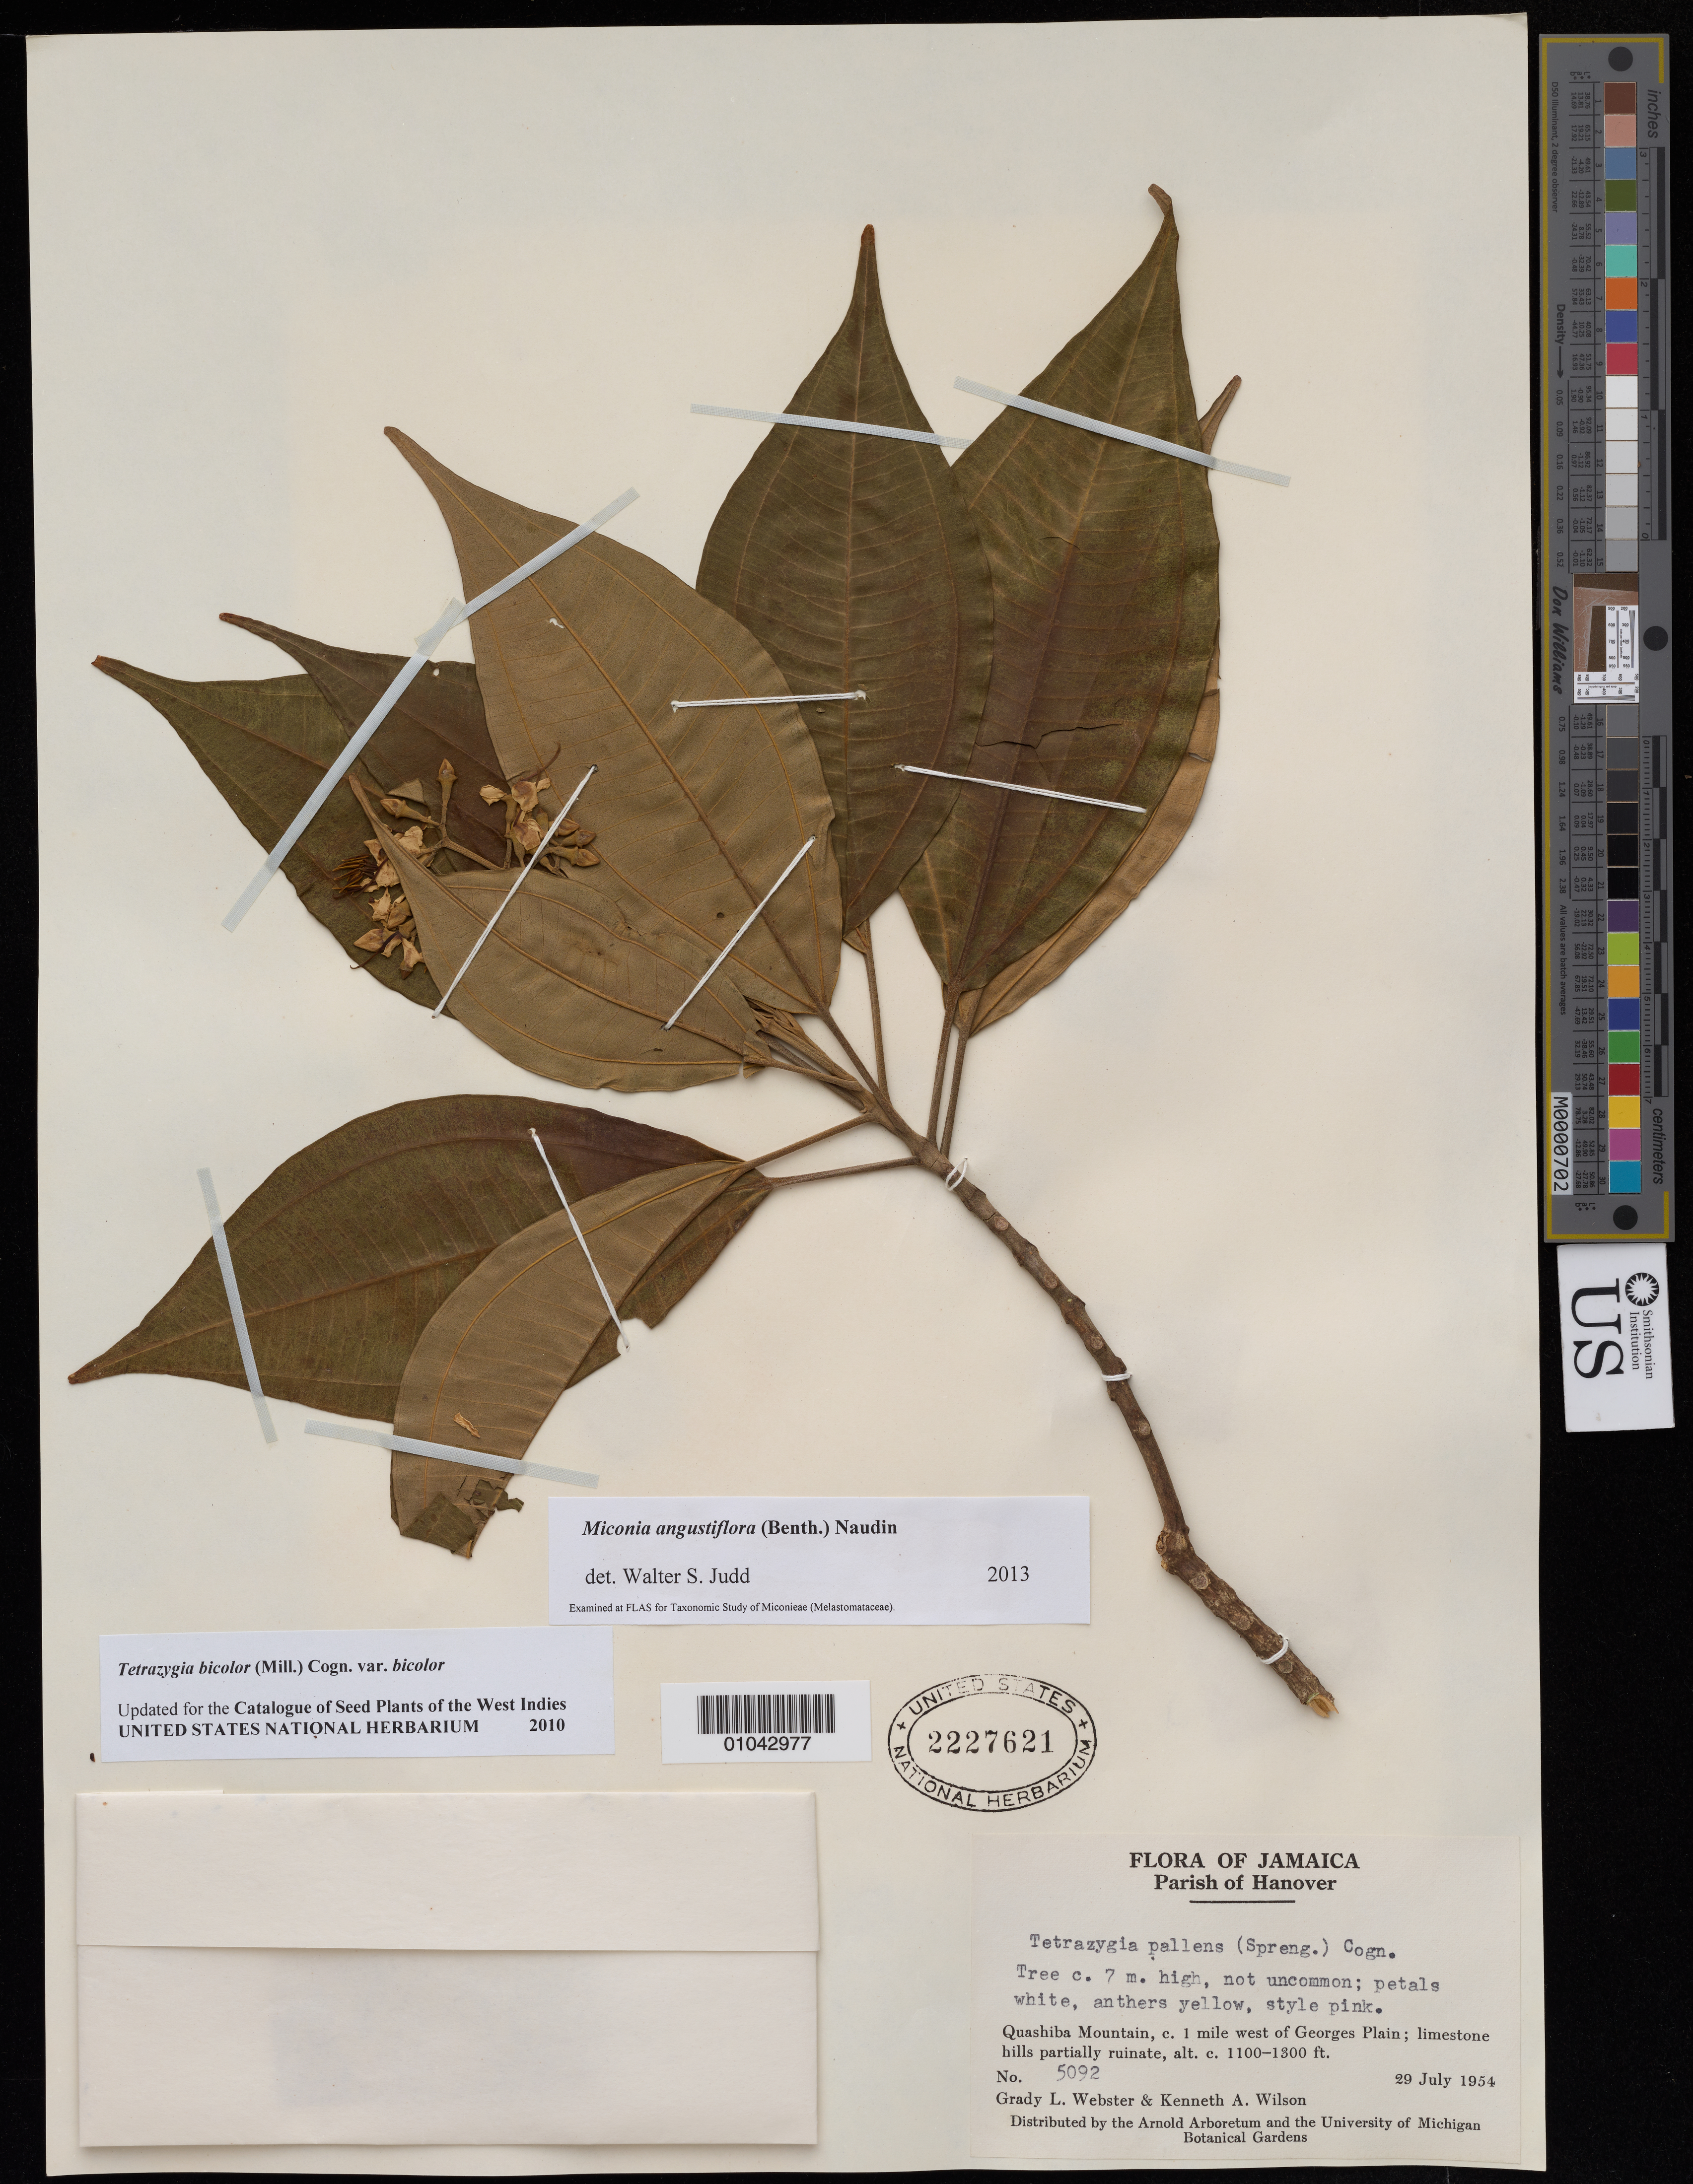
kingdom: Plantae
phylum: Tracheophyta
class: Magnoliopsida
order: Myrtales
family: Melastomataceae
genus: Miconia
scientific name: Miconia angustiflora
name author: (Benth.) Naudin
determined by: Judd, Walter S.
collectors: G. L. Webster & K. Wilson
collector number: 5092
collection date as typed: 29 Jul 1954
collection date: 1954-07-29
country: Jamaica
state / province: Hanover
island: Jamaica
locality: Quashiba Mountain, about 1 mile west of Georges Plain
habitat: Limestone hills partially ruinate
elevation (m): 335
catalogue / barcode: US 2227621